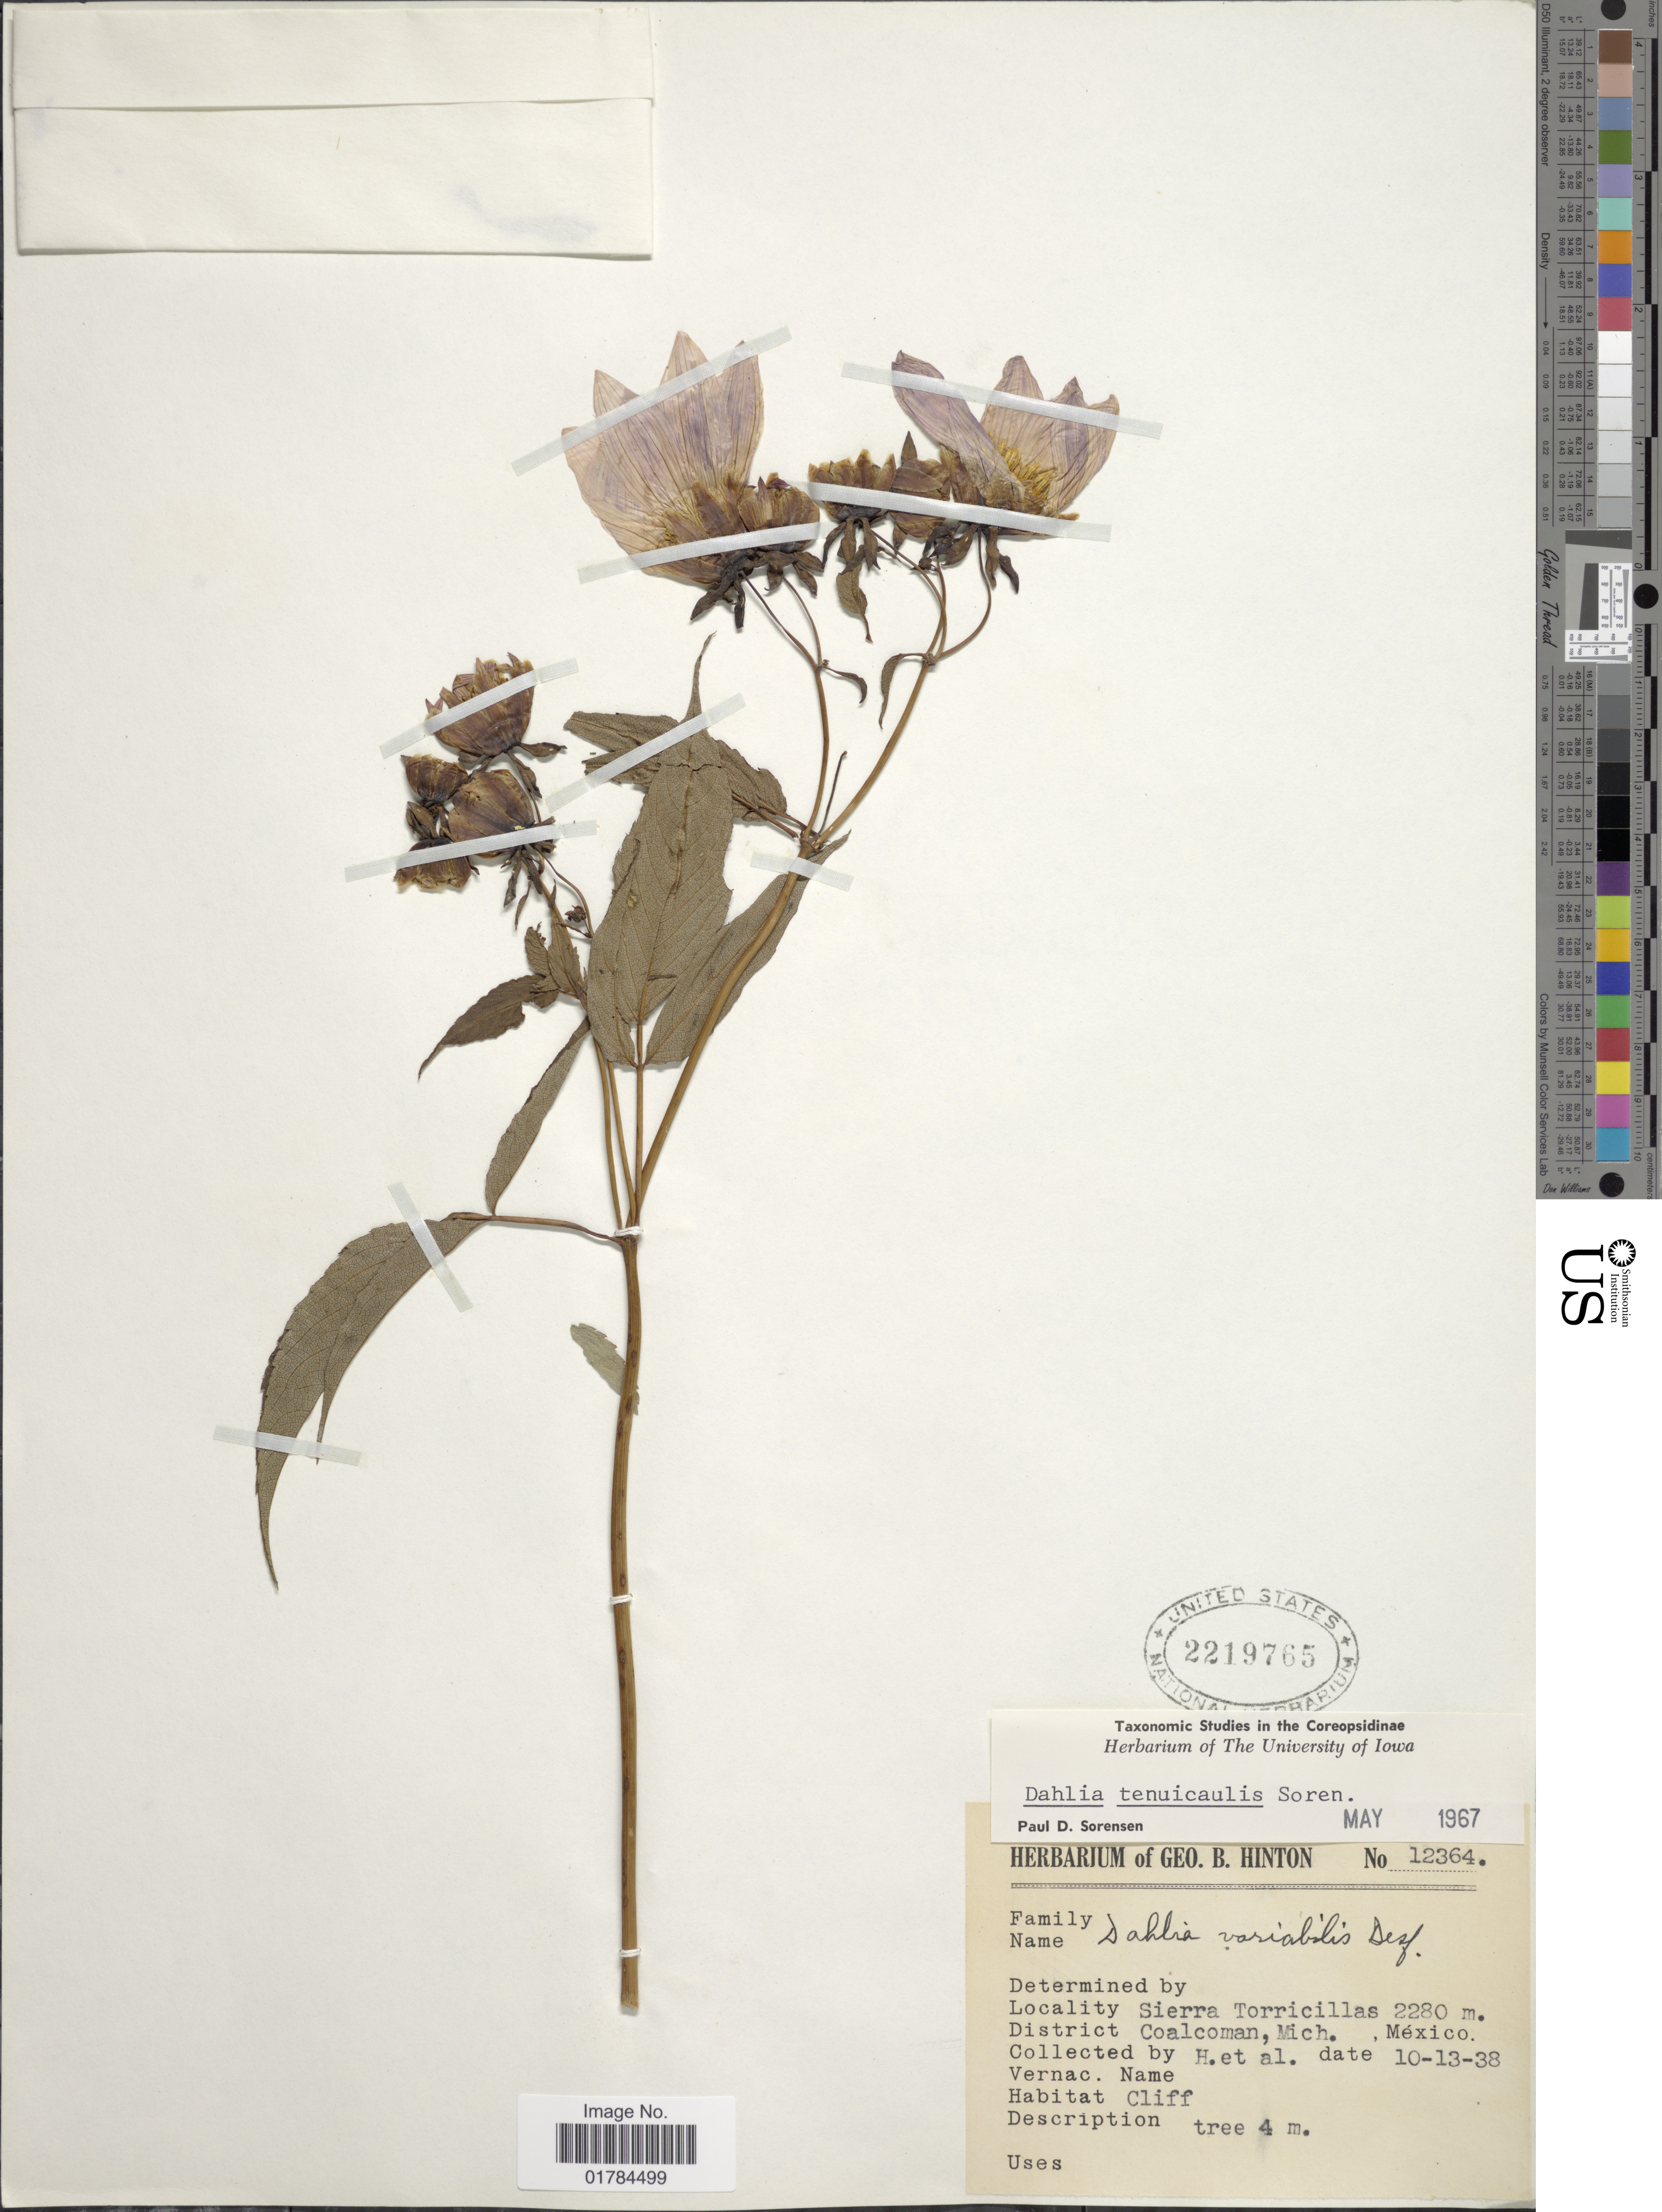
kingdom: Plantae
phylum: Tracheophyta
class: Magnoliopsida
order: Asterales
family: Asteraceae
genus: Dahlia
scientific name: Dahlia tenuicaulis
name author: P.D. Sørensen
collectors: G. B. Hinton & et al.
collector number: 12364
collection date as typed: Transcribed d/m/y: 13/10/38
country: Mexico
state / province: Michoacán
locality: Sierra Torricillas, District Voalcoman, Mich.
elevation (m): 2280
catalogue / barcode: US 2219765